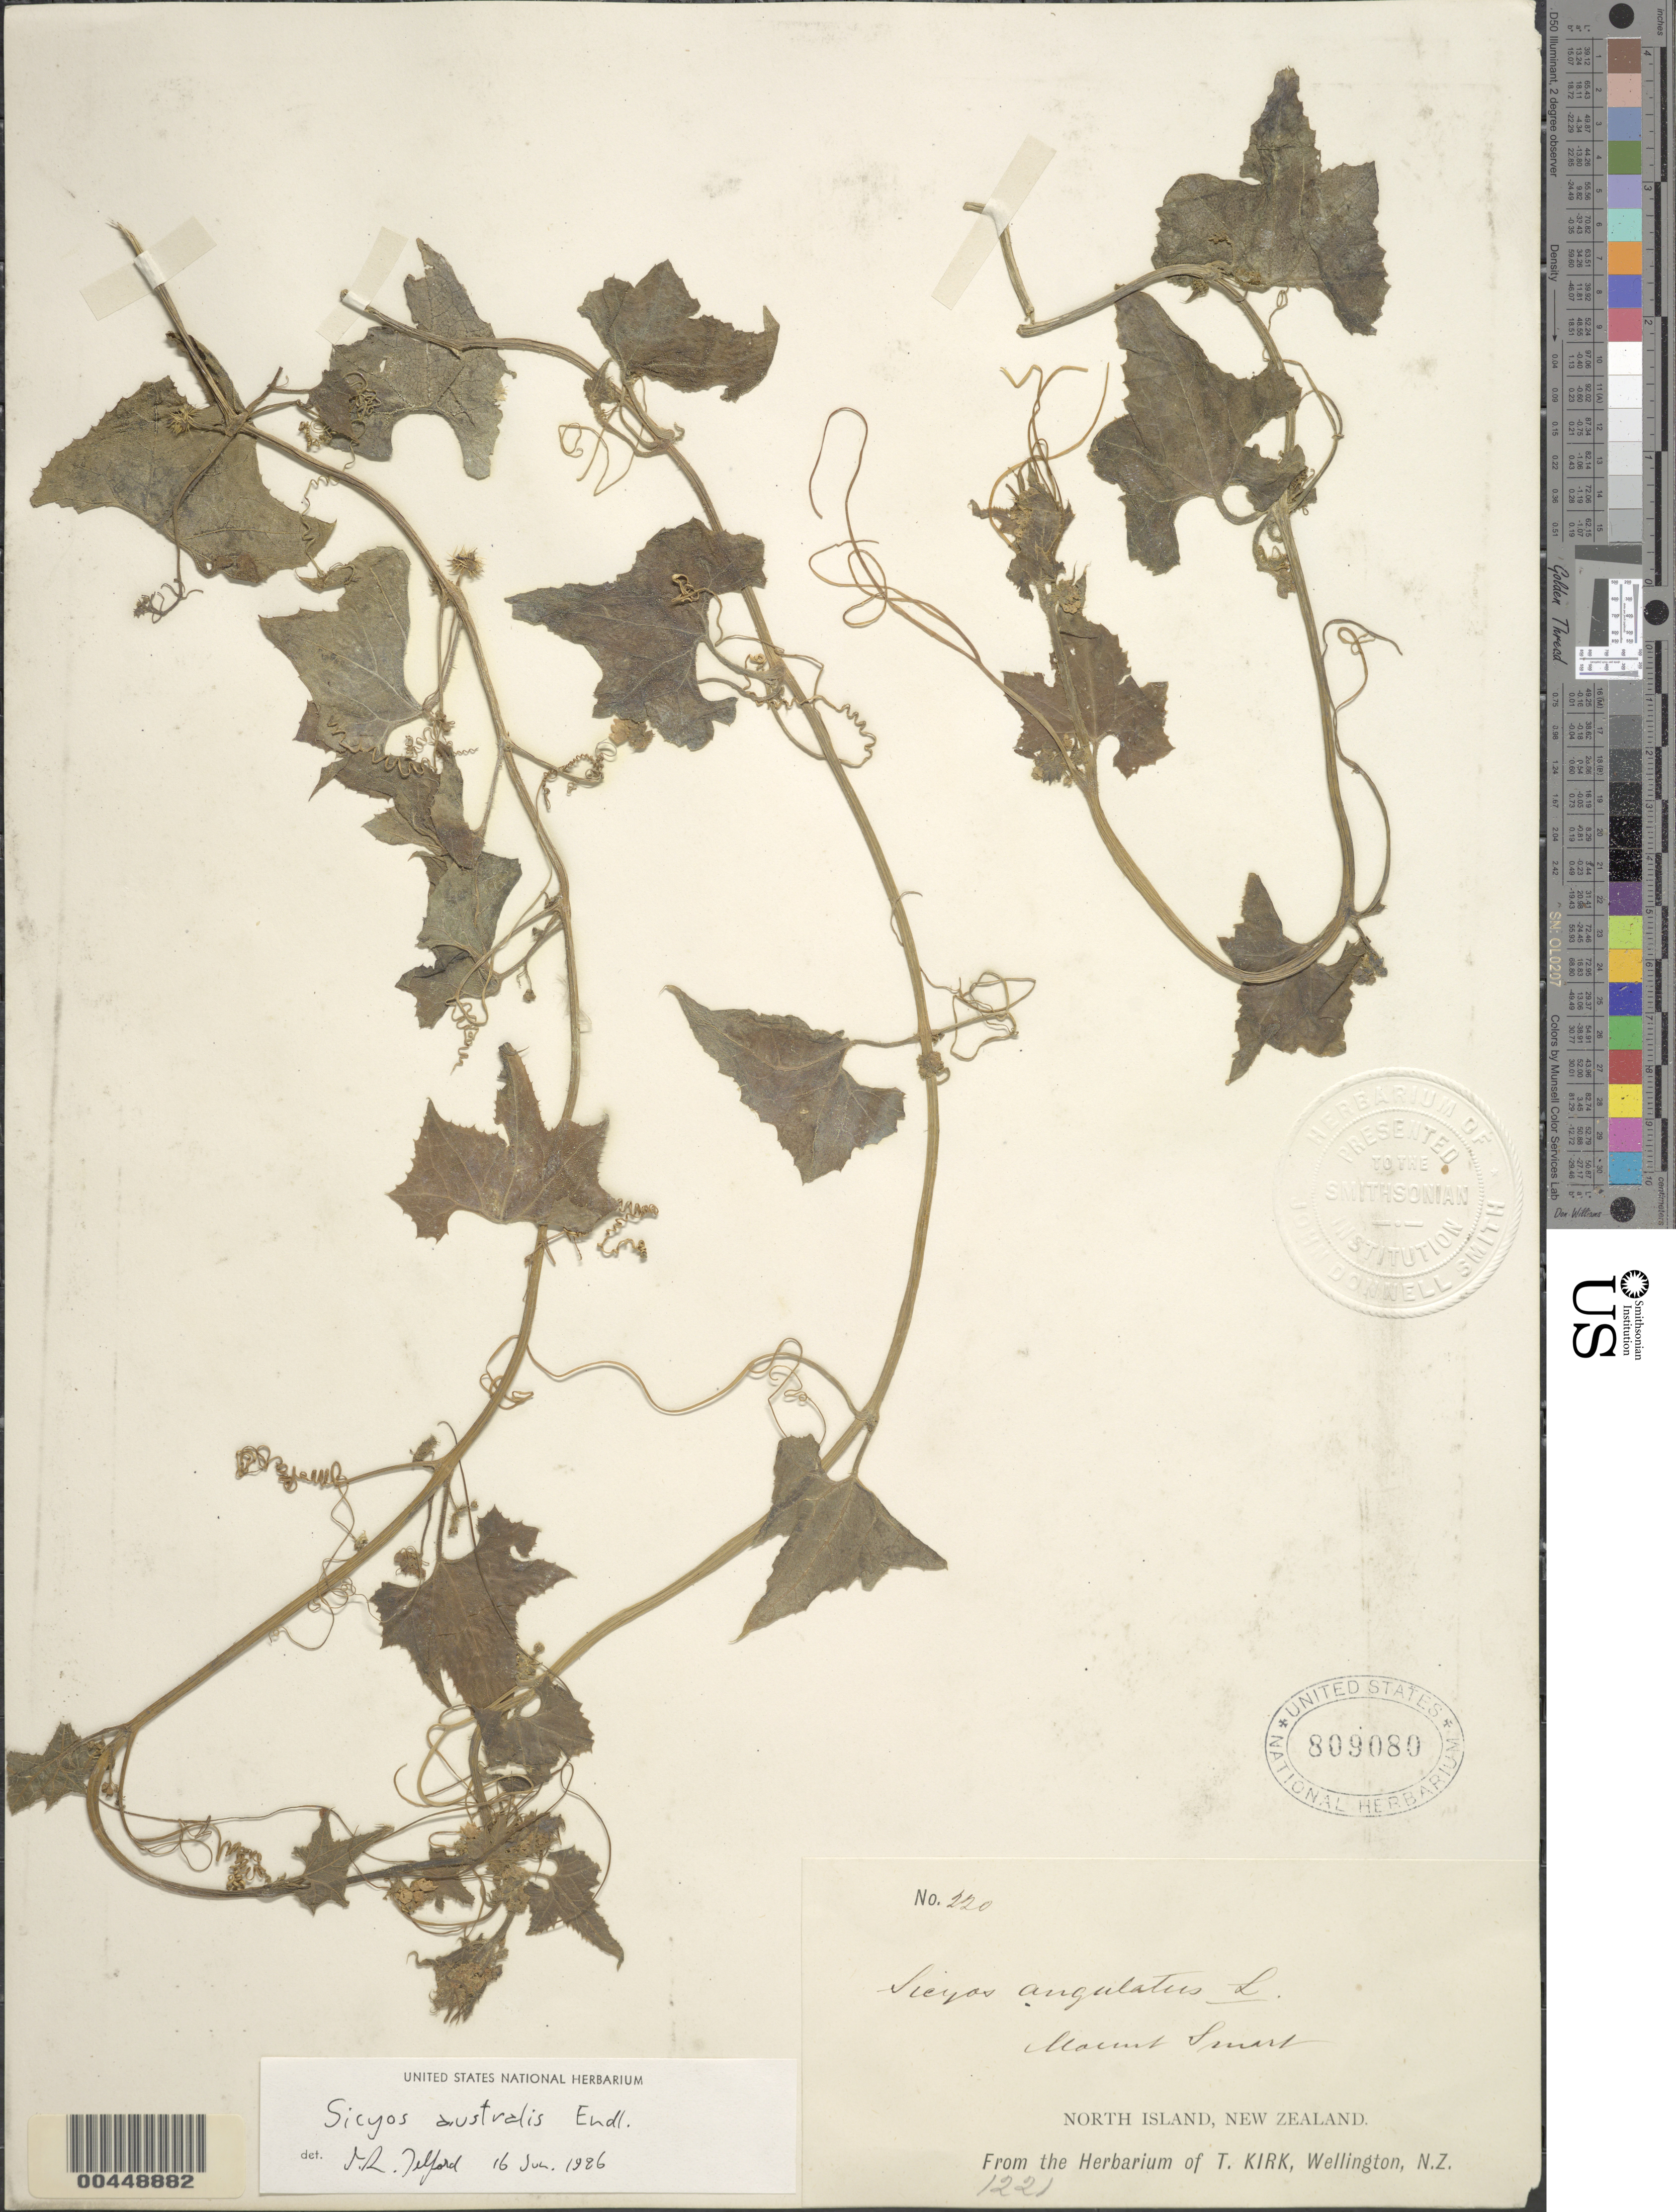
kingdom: Plantae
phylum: Tracheophyta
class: Magnoliopsida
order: Cucurbitales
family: Cucurbitaceae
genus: Sicyos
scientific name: Sicyos australis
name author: Endl.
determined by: Telford, J. R.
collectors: ex herb. T. Kirk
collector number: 220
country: New Zealand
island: North Island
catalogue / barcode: US 809080